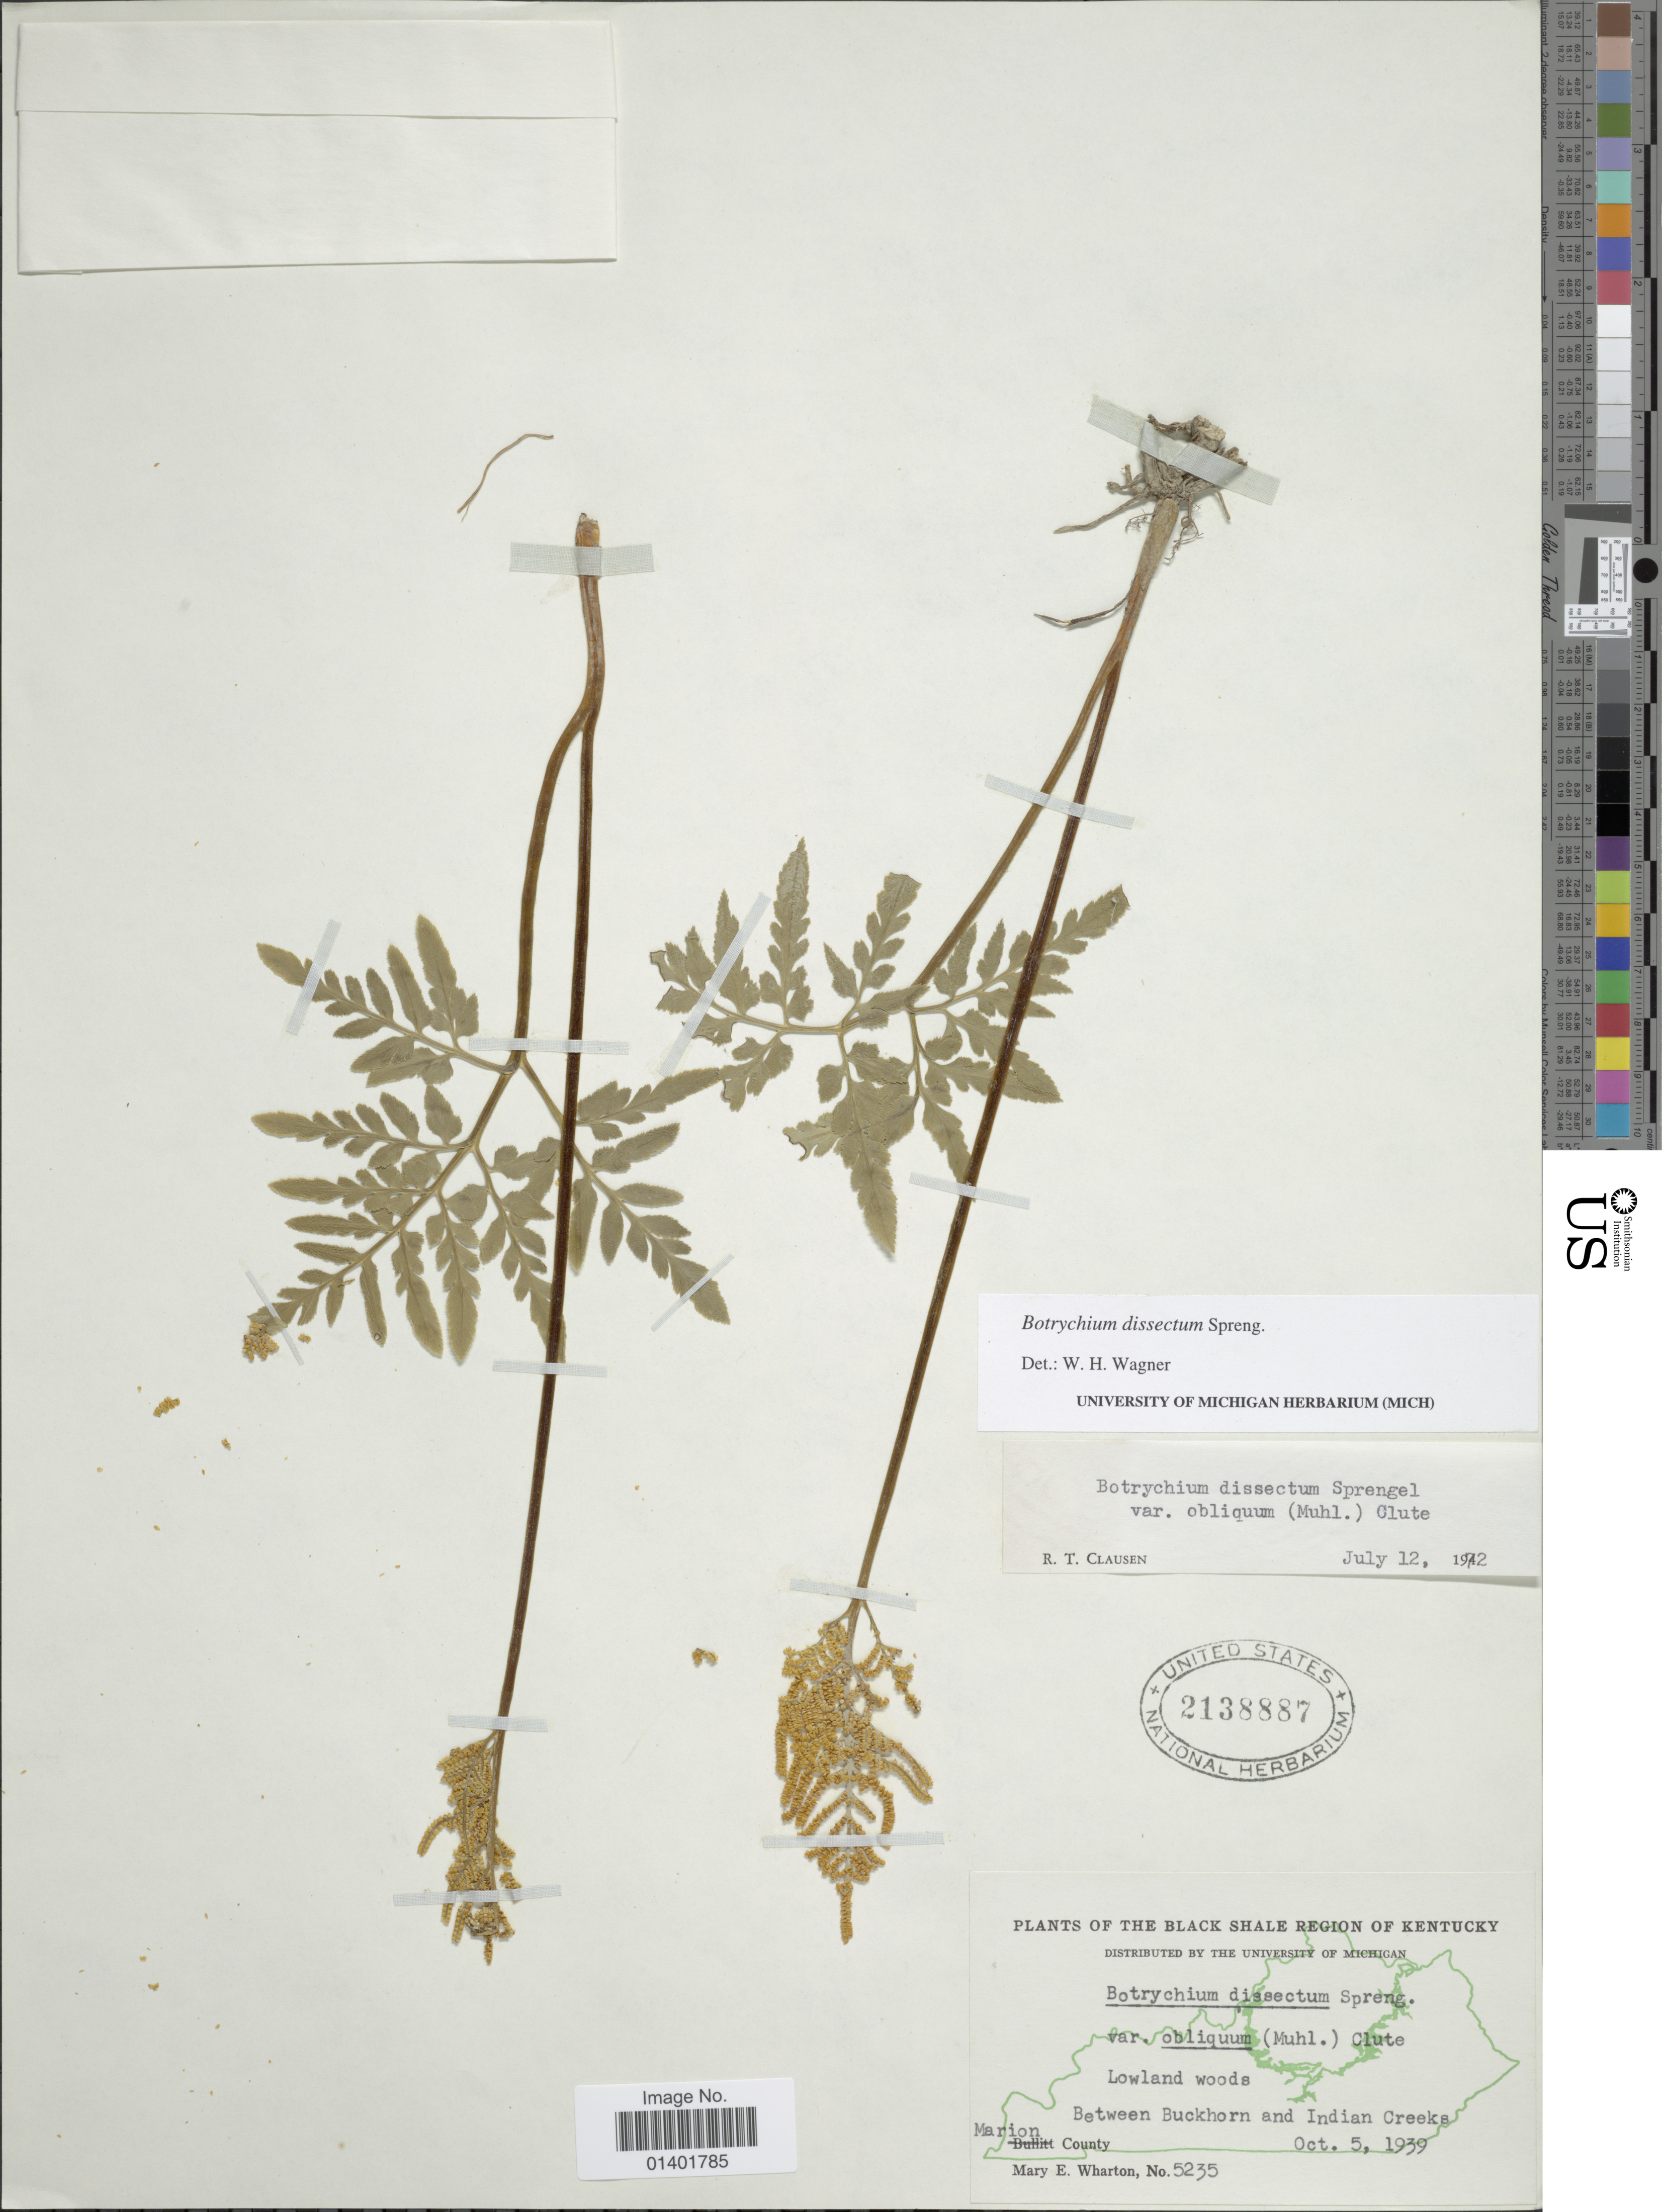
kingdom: Plantae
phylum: Tracheophyta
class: Polypodiopsida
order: Ophioglossales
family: Ophioglossaceae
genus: Botrychium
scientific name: Botrychium dissectum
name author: Spreng.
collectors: M. Wharton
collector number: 5235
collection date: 1939-10-05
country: United States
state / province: Kentucky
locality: Black shale region of Kentucky, Lowland woods between Buckhorn and Indian Creeks. Marion County.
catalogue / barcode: US 2138887